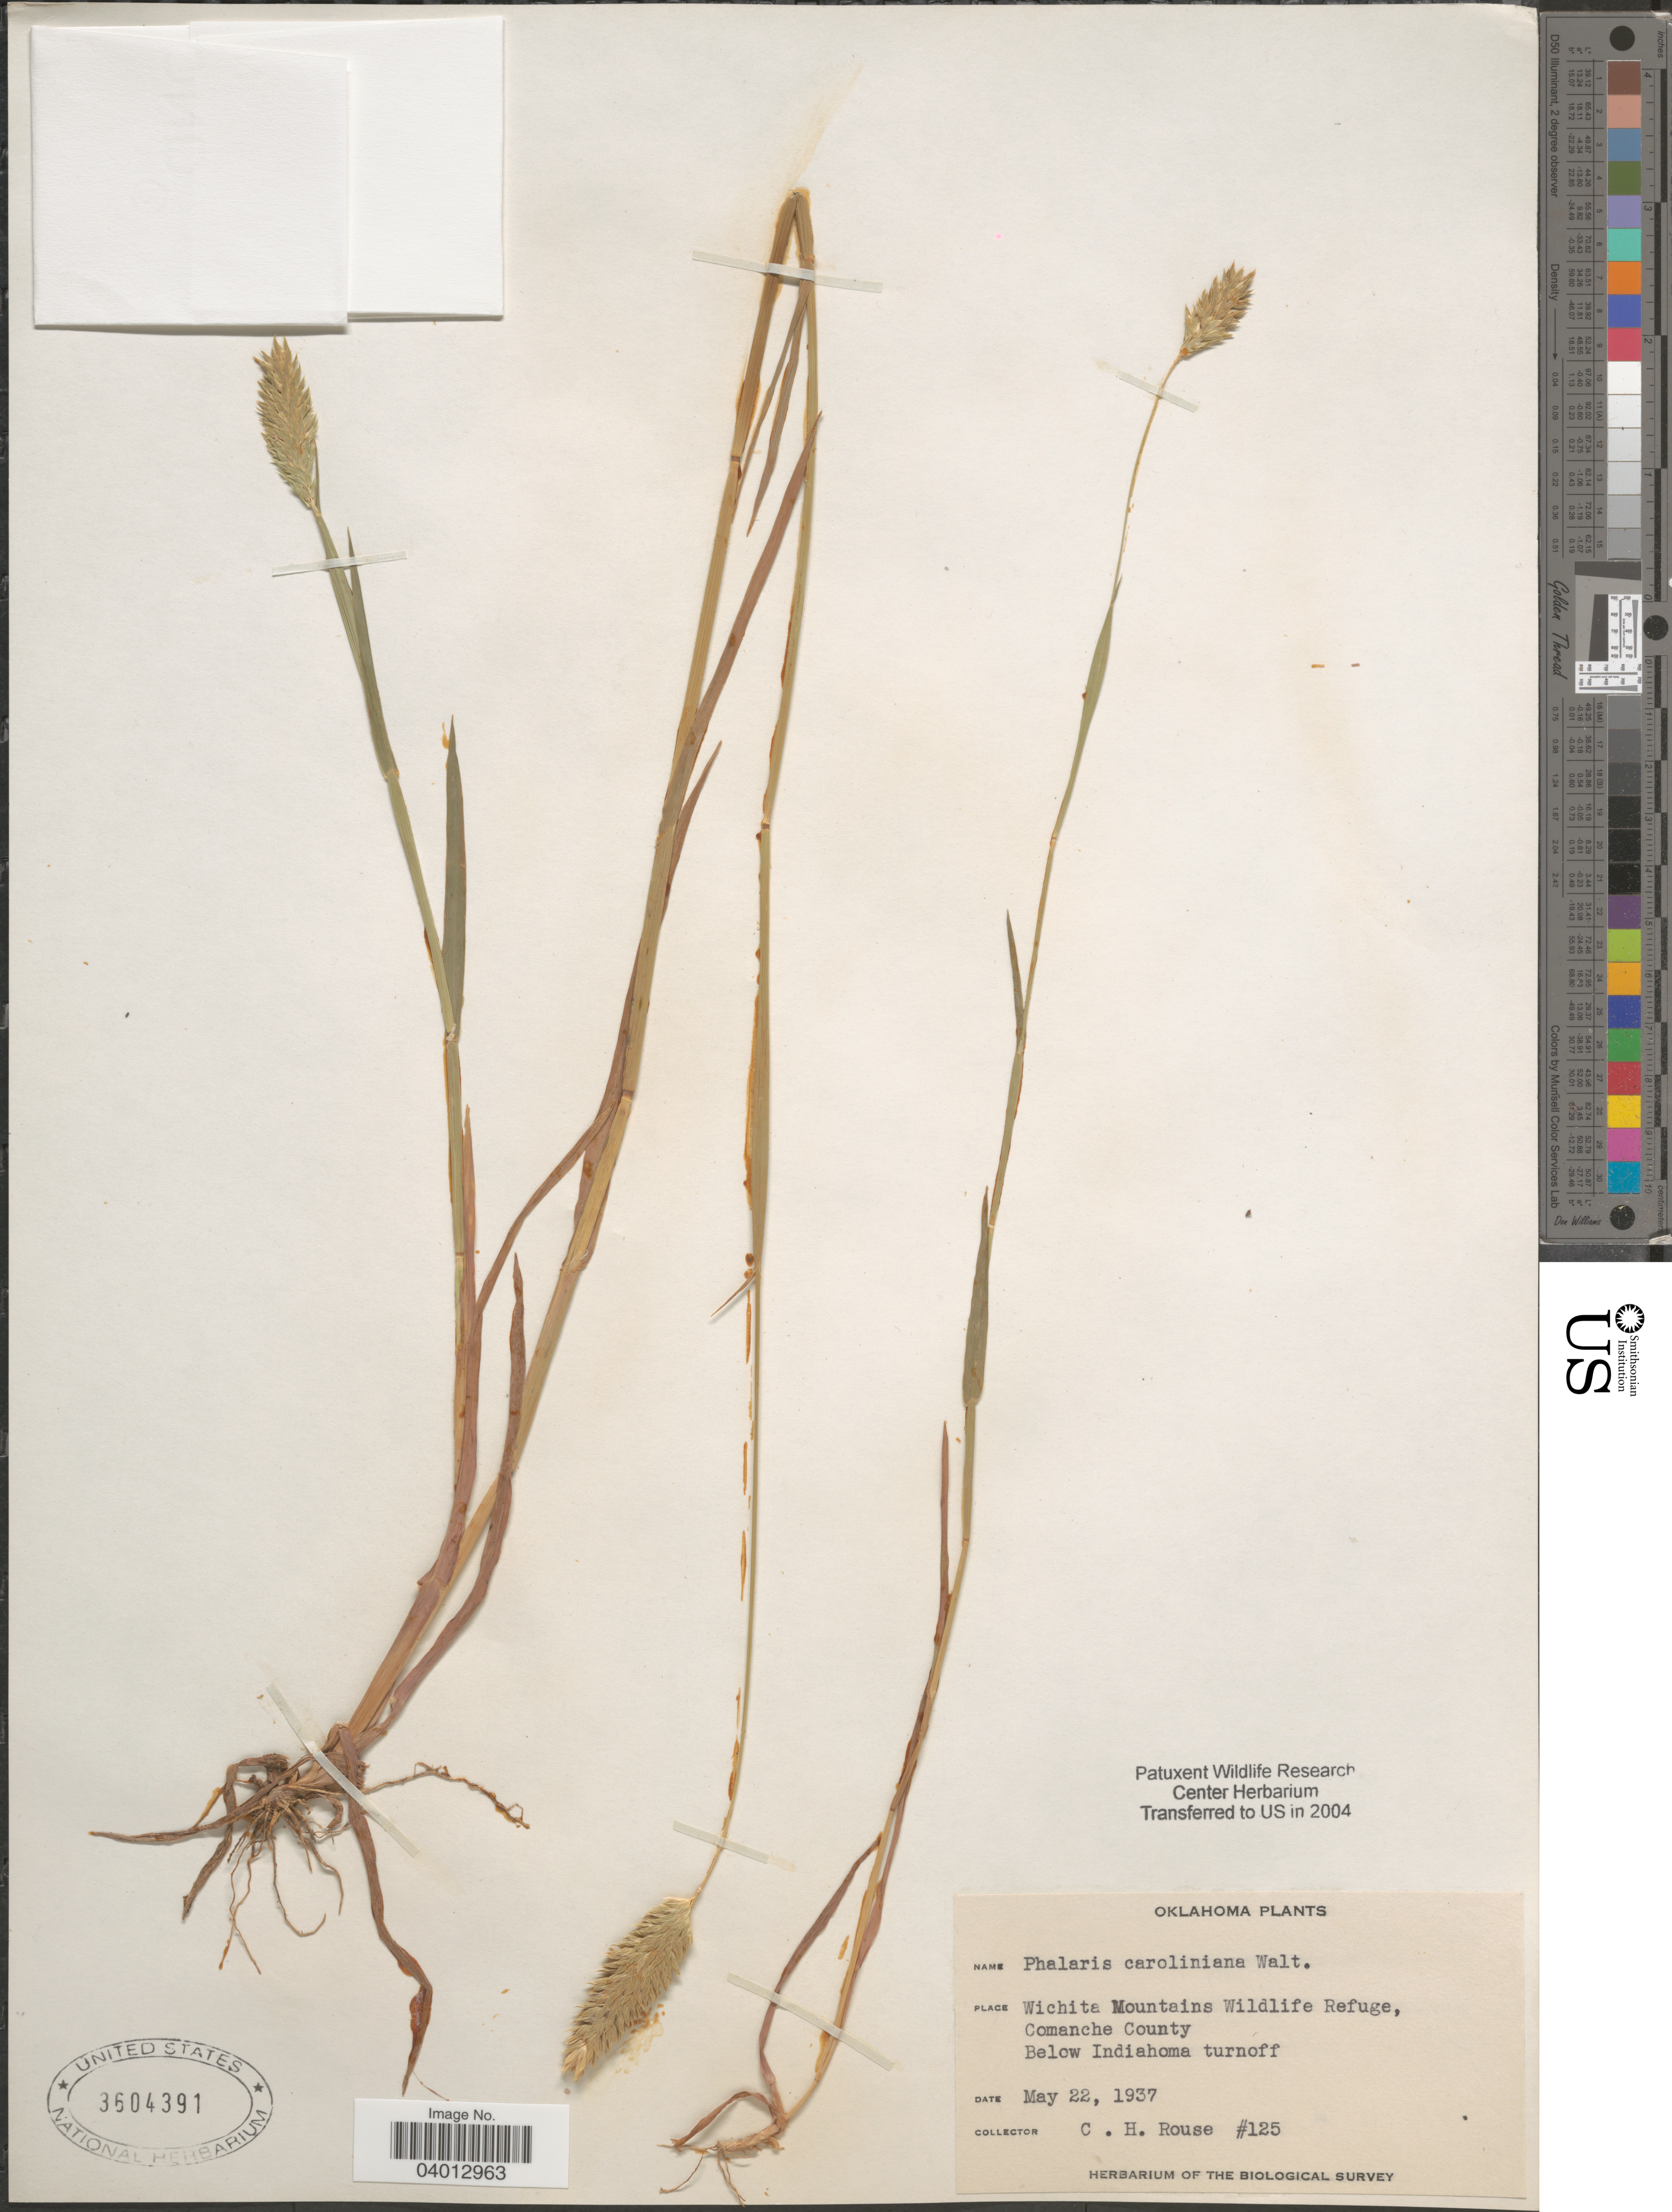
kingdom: Plantae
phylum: Tracheophyta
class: Liliopsida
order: Poales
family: Poaceae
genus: Phalaris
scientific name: Phalaris caroliniana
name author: Walter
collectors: C. Rouse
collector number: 125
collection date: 1937-05-22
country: United States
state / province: Oklahoma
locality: Wichita Mountains Wildlife Refuge, Comanche County. Below Indiahoma turnoff.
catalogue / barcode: US 3604391